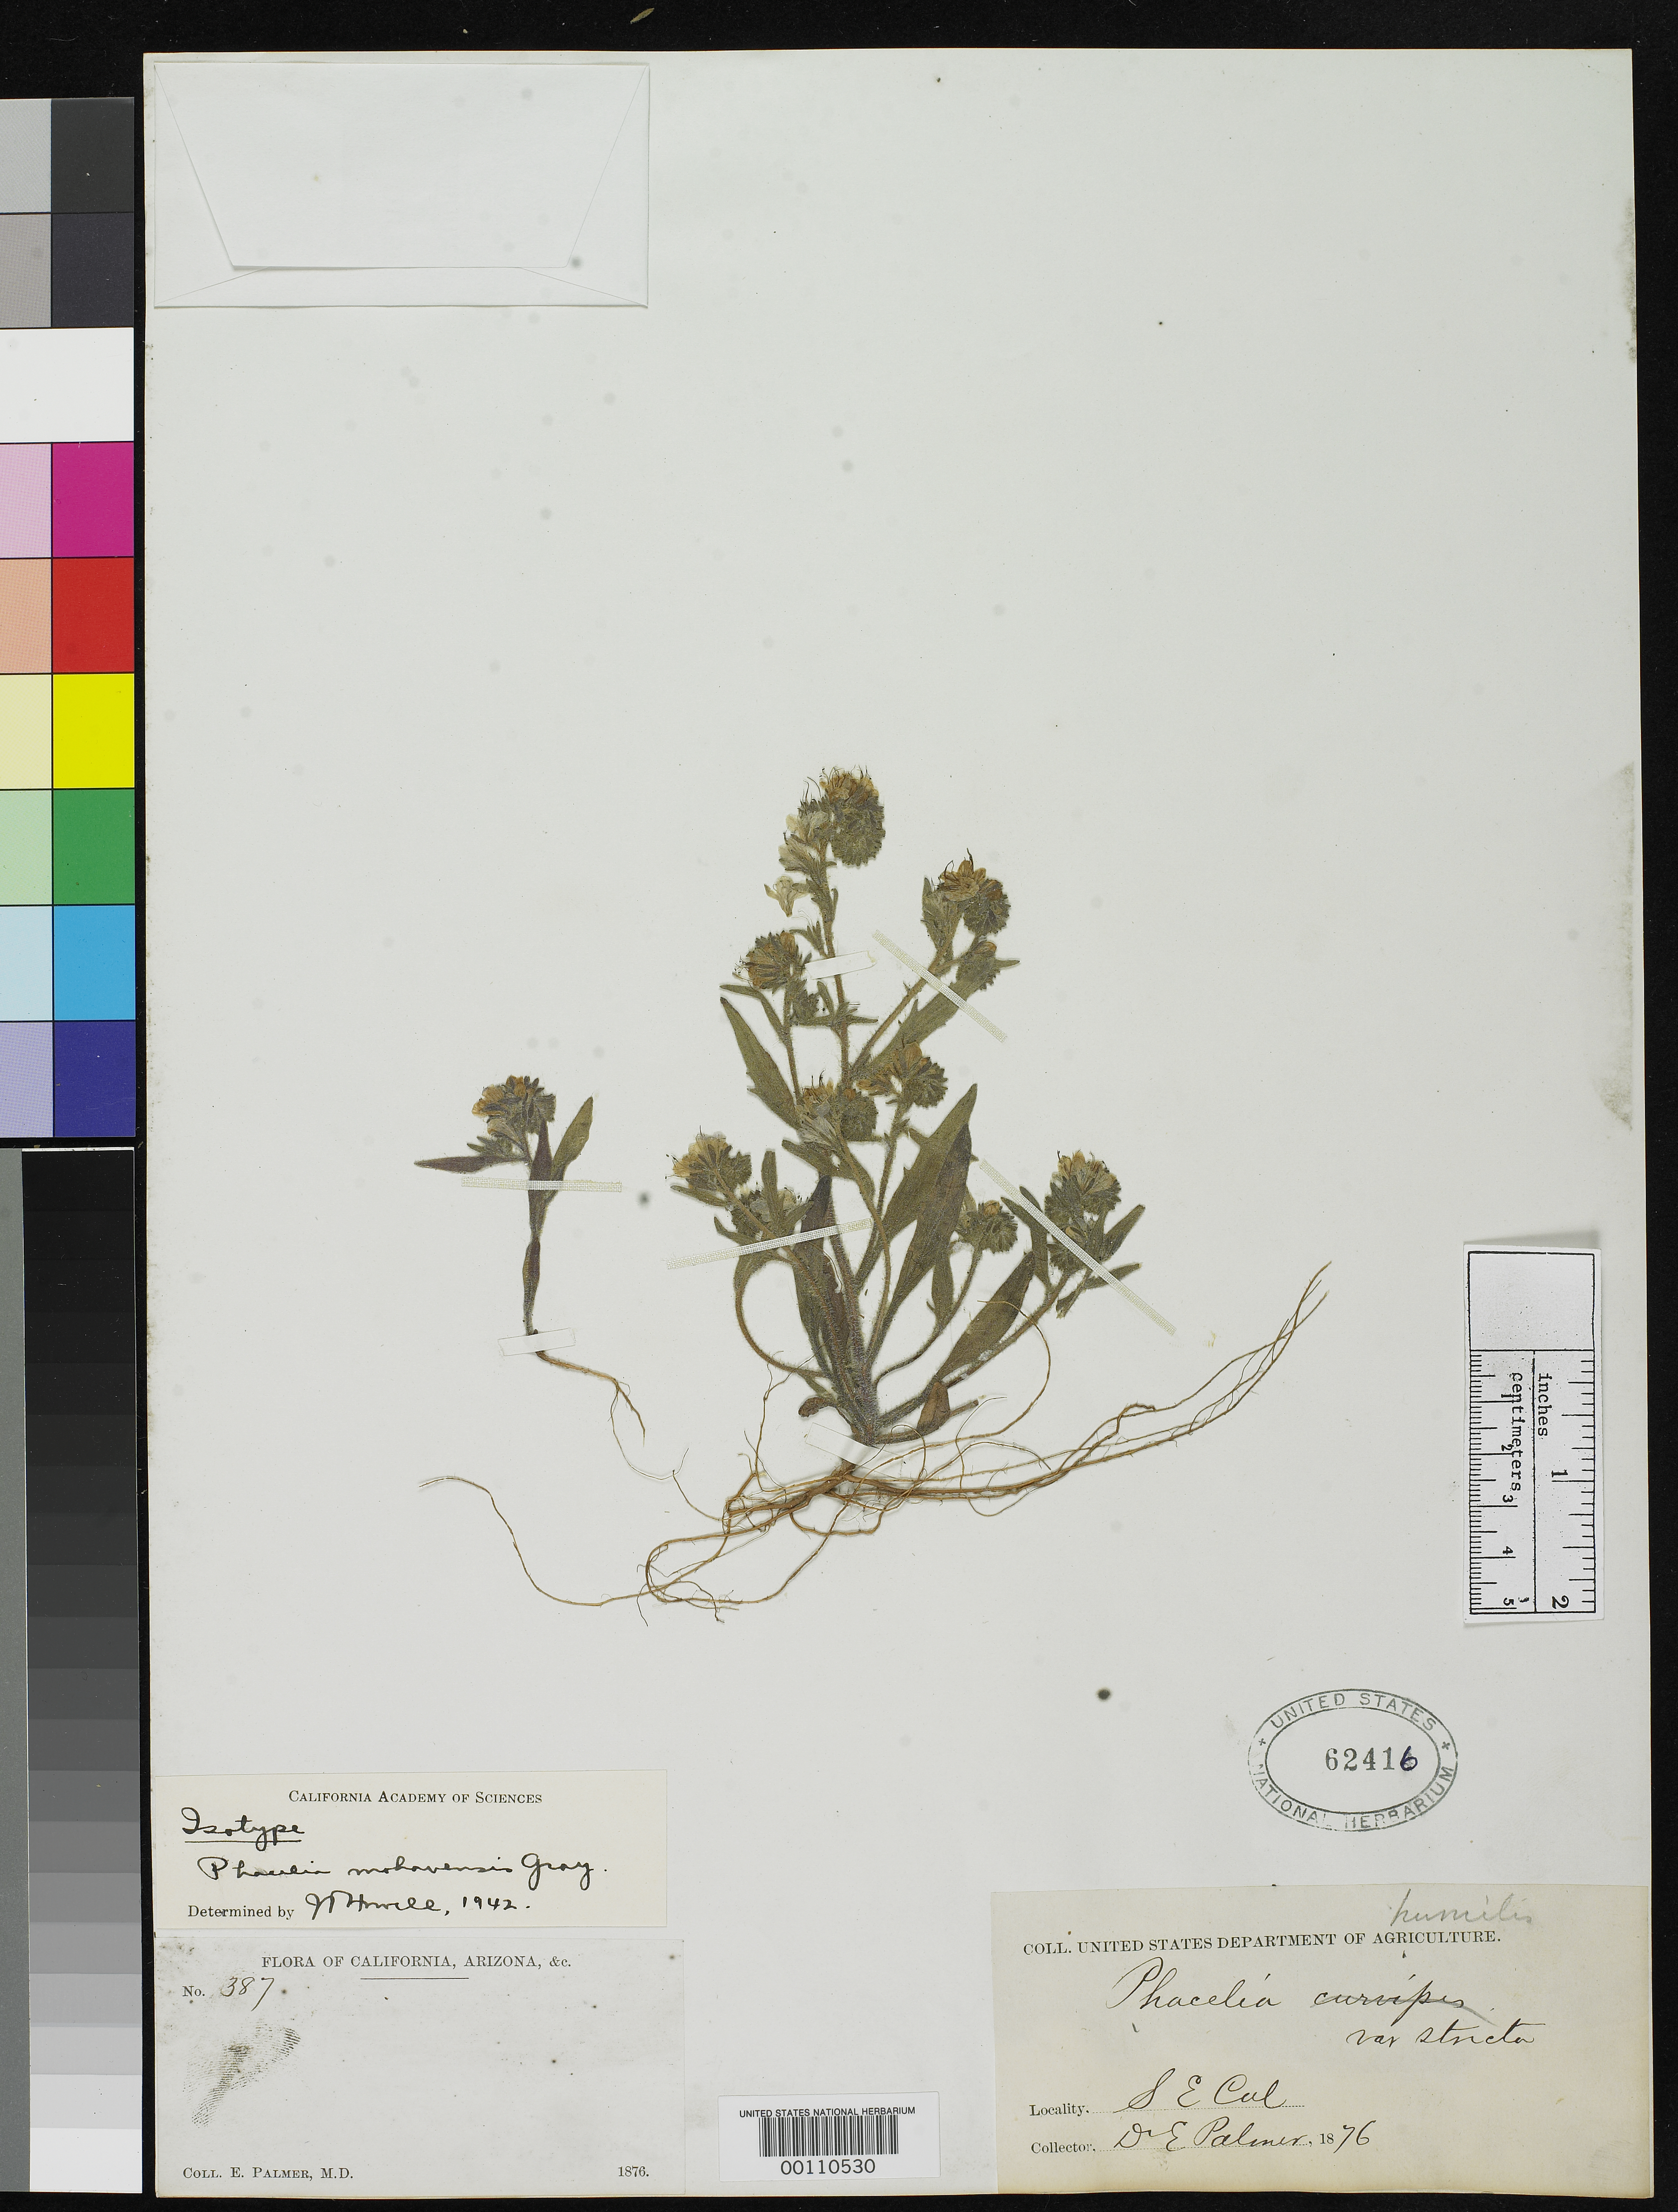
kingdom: Plantae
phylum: Tracheophyta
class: Magnoliopsida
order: Boraginales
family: Hydrophyllaceae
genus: Phacelia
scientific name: Phacelia mohavensis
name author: A. Gray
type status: Type Fragment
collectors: E. Palmer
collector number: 387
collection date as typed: May 1876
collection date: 1876-05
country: United States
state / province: California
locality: Mohave River.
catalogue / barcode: US 62416